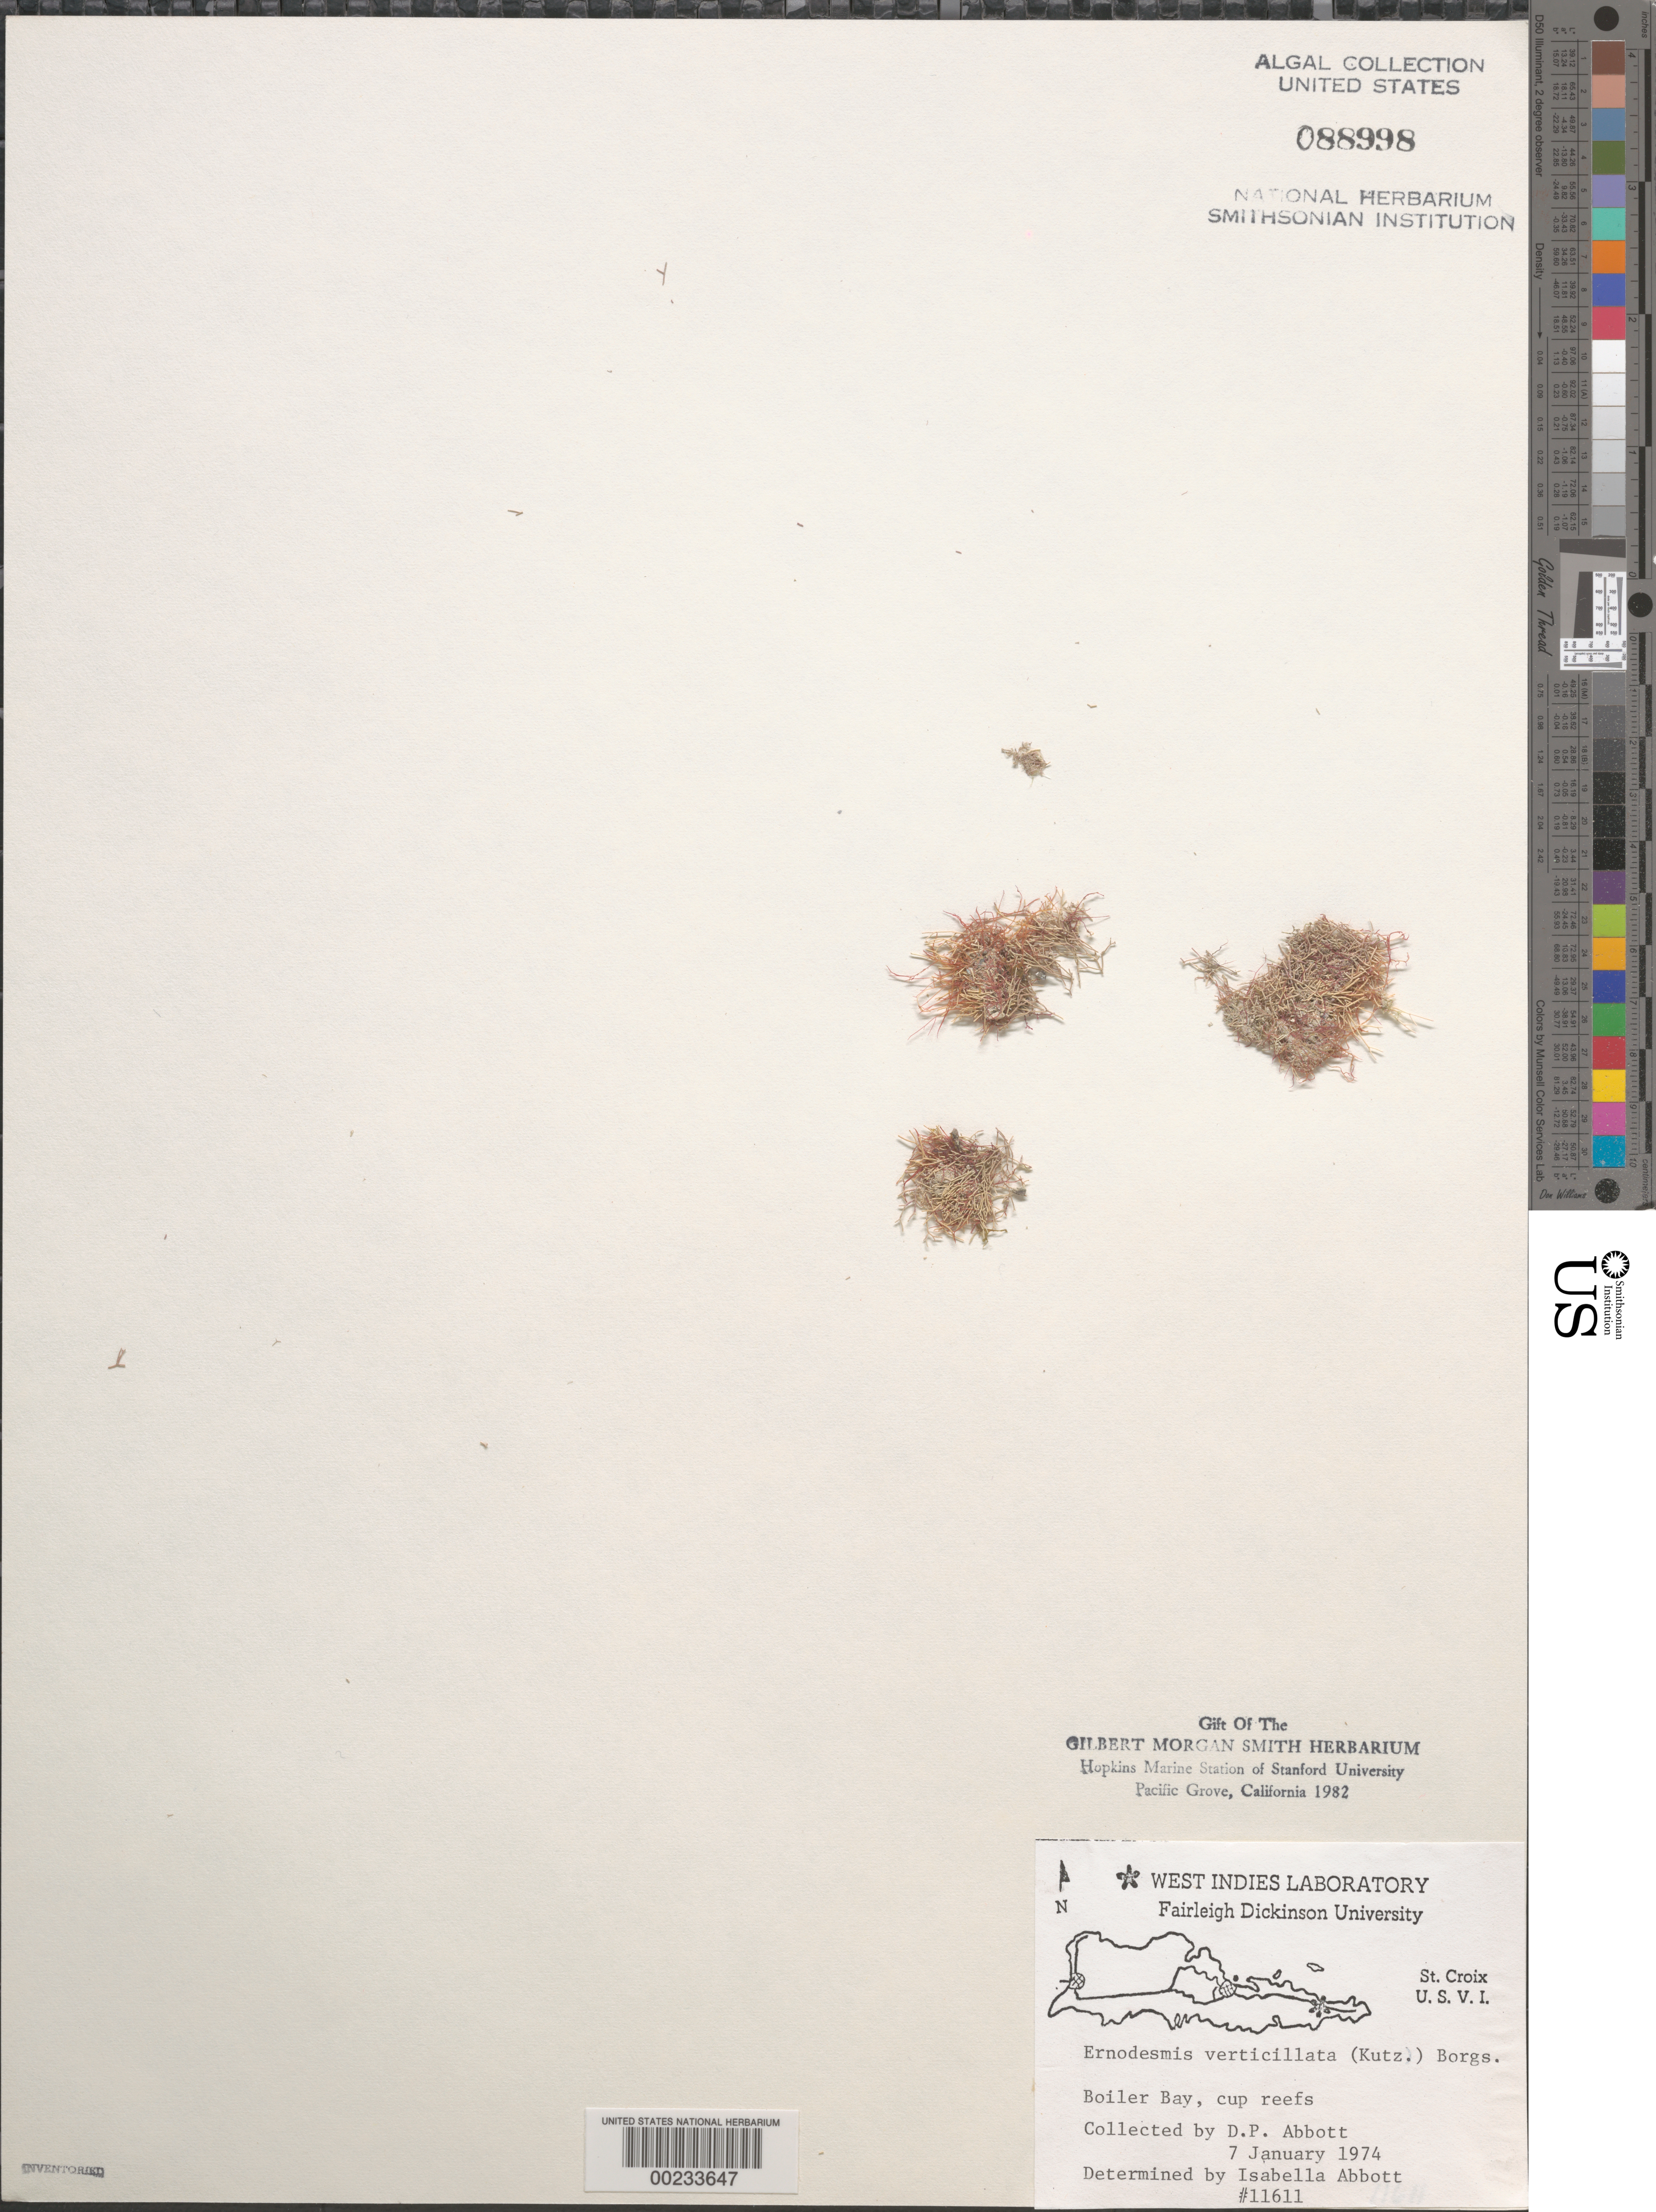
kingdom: Plantae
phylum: Chlorophyta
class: Ulvophyceae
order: Siphonocladales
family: Siphonocladaceae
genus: Ernodesmis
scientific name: Ernodesmis verticillata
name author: (Kütz.) Børgesen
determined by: Abbott, Isabella A.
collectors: D. P. Abbott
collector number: IAA 11611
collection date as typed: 07 Jan 1974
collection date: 1974-01-07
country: U.S. Virgin Islands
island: St. Croix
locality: Boiler Bay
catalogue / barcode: US 88998